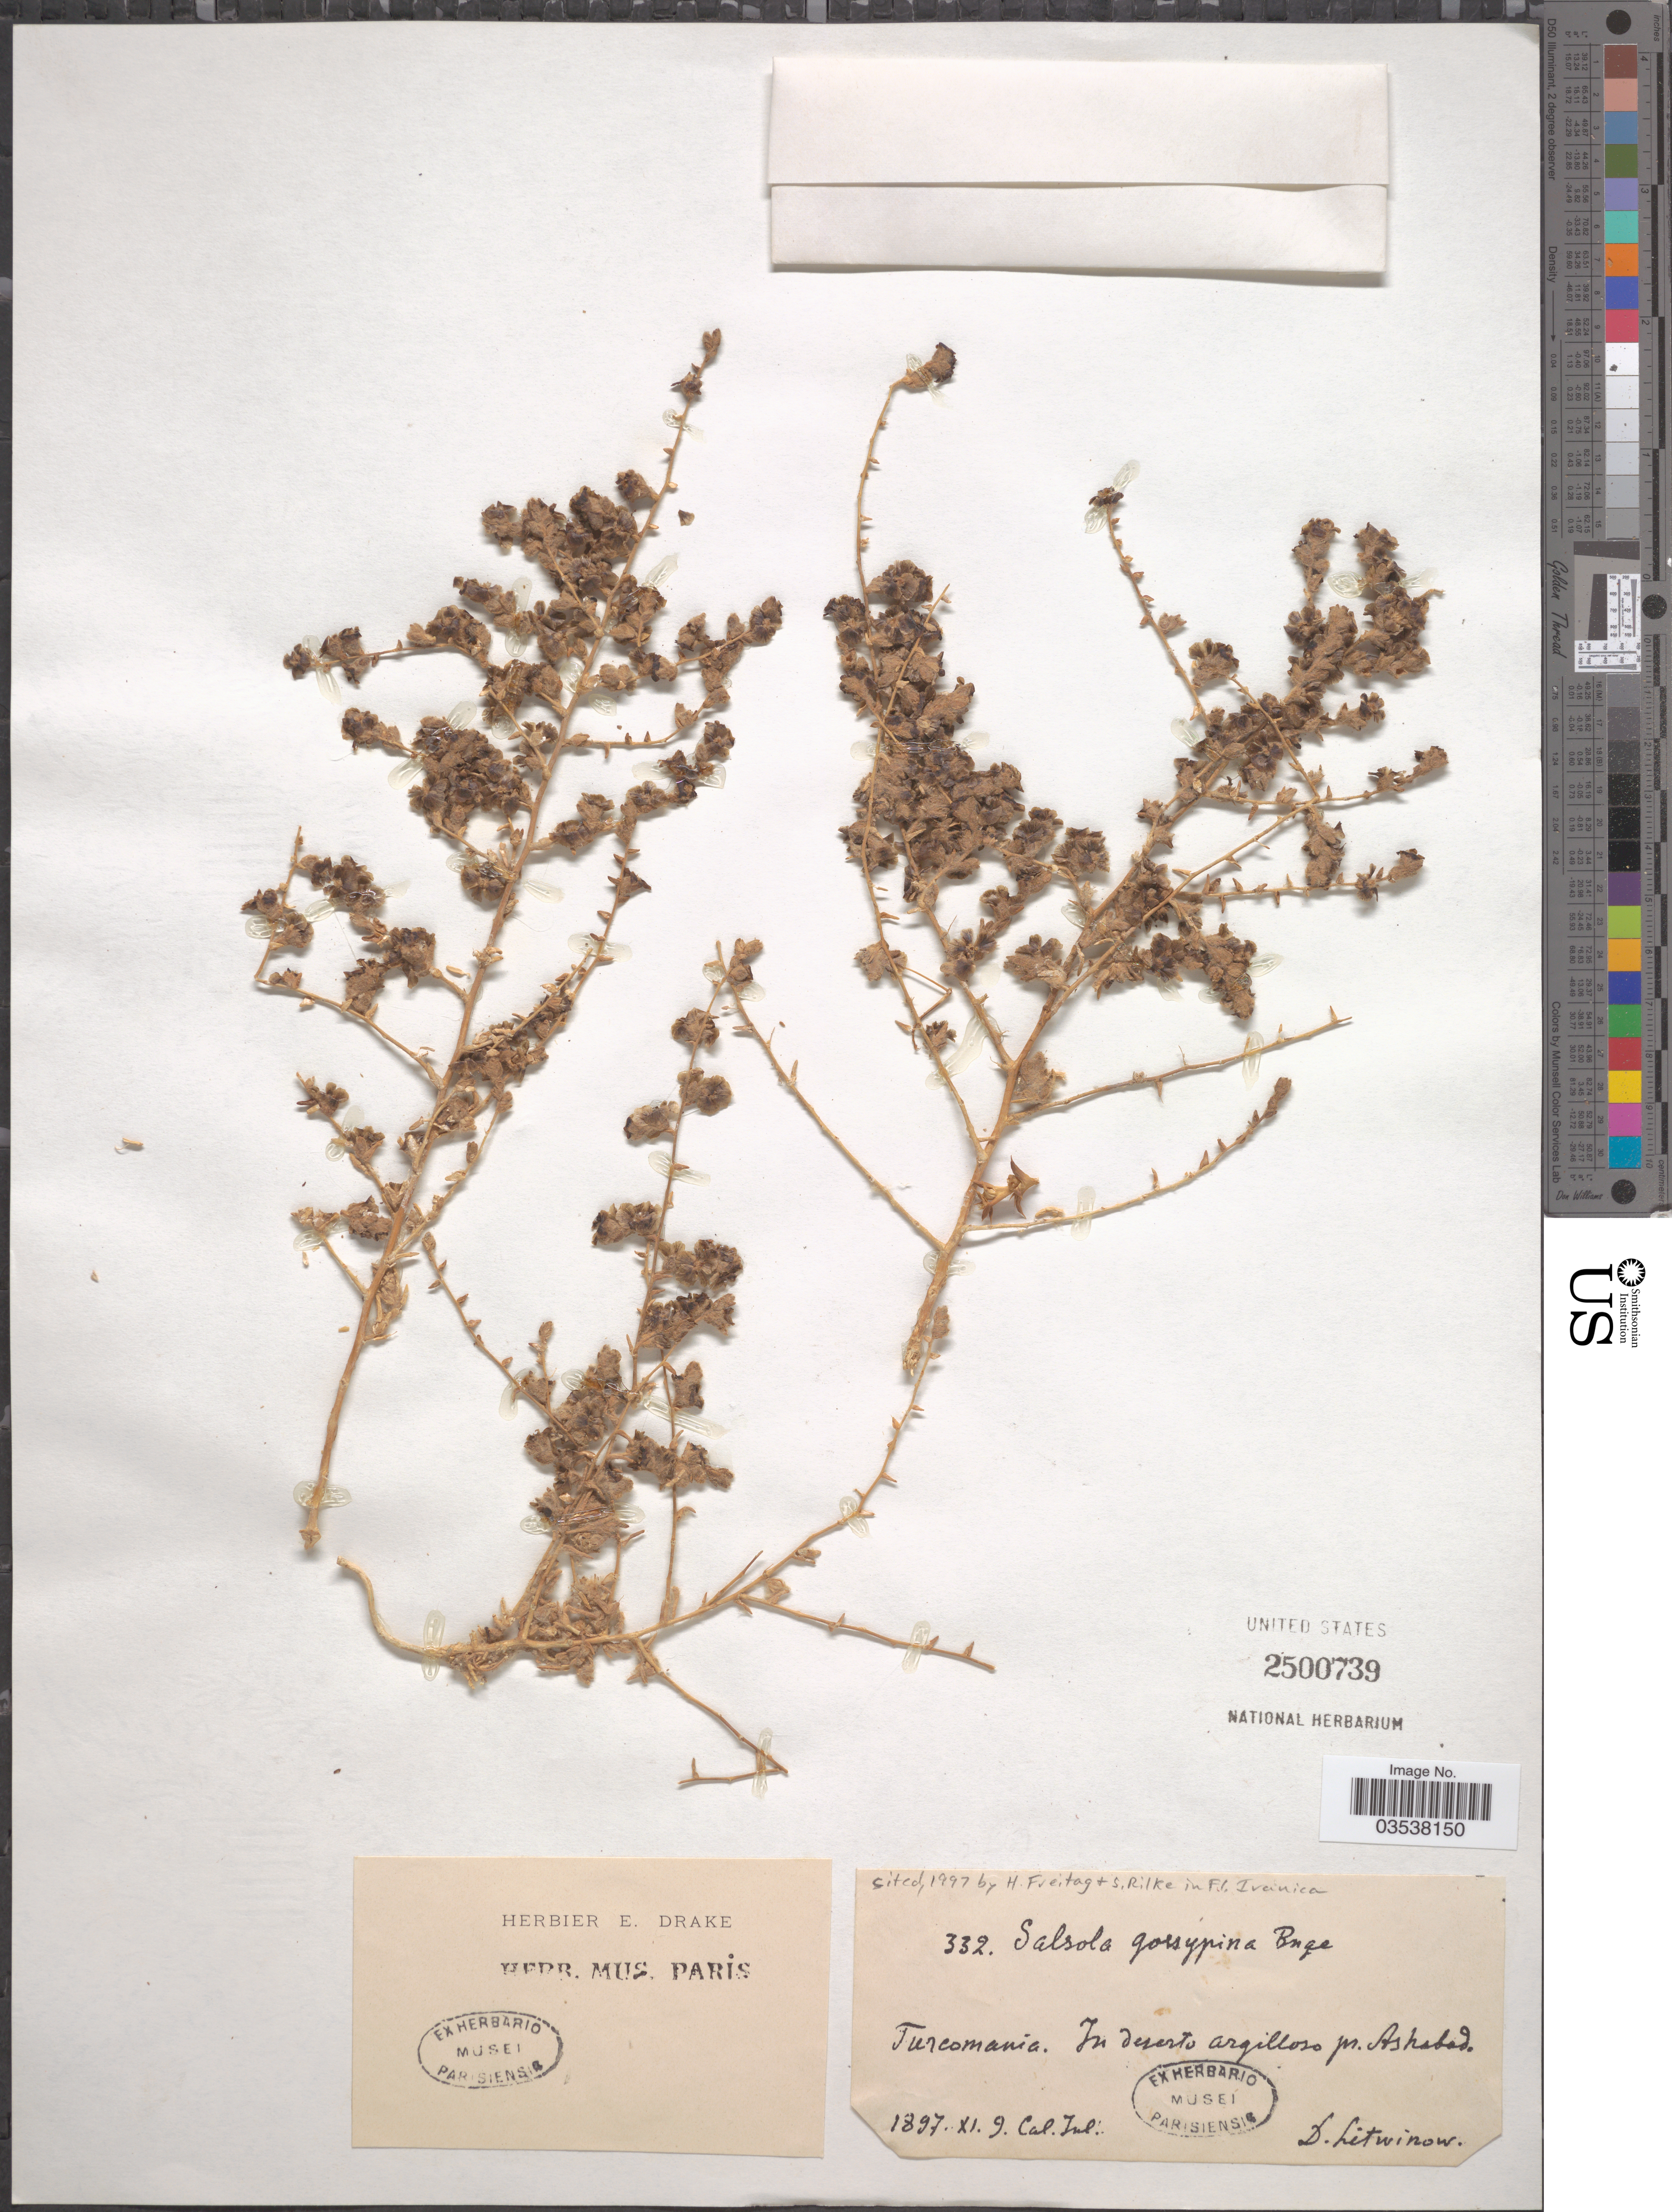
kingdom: Plantae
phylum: Tracheophyta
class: Magnoliopsida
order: Caryophyllales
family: Amaranthaceae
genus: Kaviria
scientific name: Kaviria gossypina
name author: (Bunge ex Boiss.) Akhani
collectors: D. Litwinow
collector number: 332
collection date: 1897-11-09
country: Turkmenistan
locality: Turcomania. In deserto argilosso pr. Ashabad.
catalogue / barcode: US 2500739